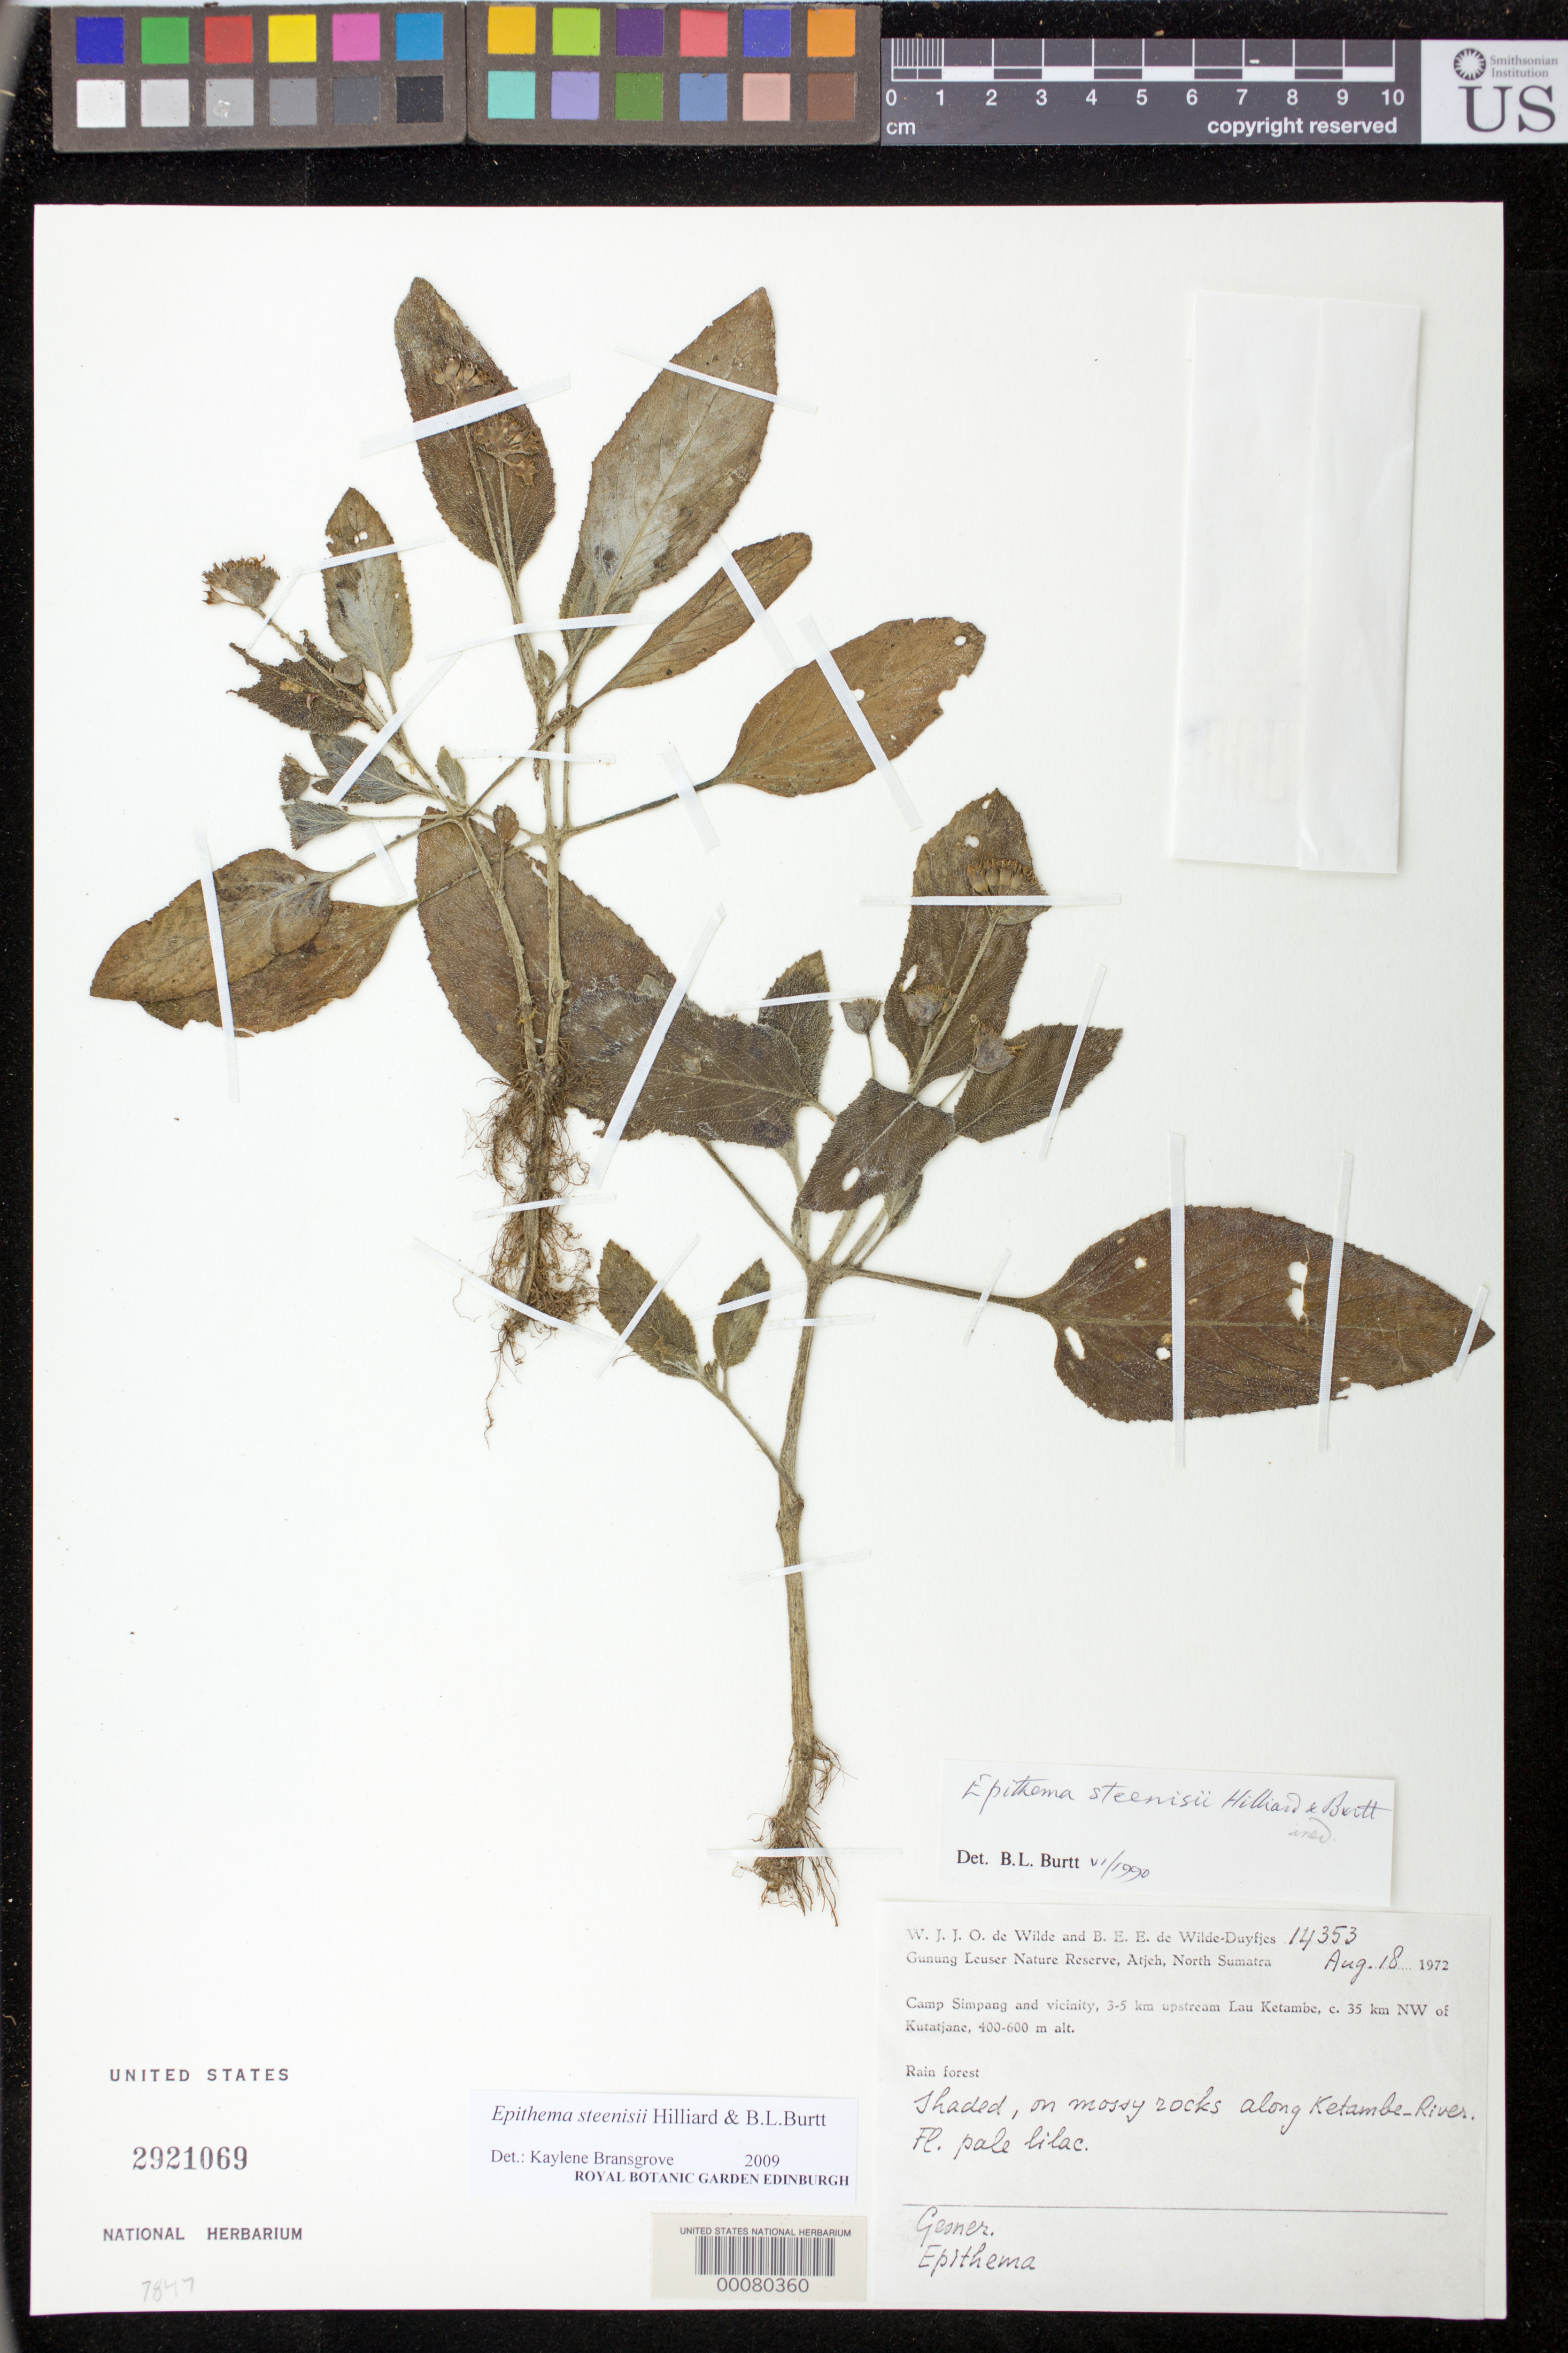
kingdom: Plantae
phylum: Tracheophyta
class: Magnoliopsida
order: Lamiales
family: Gesneriaceae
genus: Epithema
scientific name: Epithema steenisii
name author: Hilliard & B.L. Burtt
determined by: Burtt, B. L.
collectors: W. J. de Wilde & B. E. de Wilde-Duyfjes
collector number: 14353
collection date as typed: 18 Aug 1972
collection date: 1972-08-18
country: Indonesia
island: Sumatra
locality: North sumatra prov., Gunung leuser nature reserve, atjeh, camp simpang and vicinity, 3-5 km upstream lau ketambe, about 35 km nw of kutajane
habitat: Rain forest, shaded, on mossy rocks along ketambe river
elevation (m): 400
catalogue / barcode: US 2921069